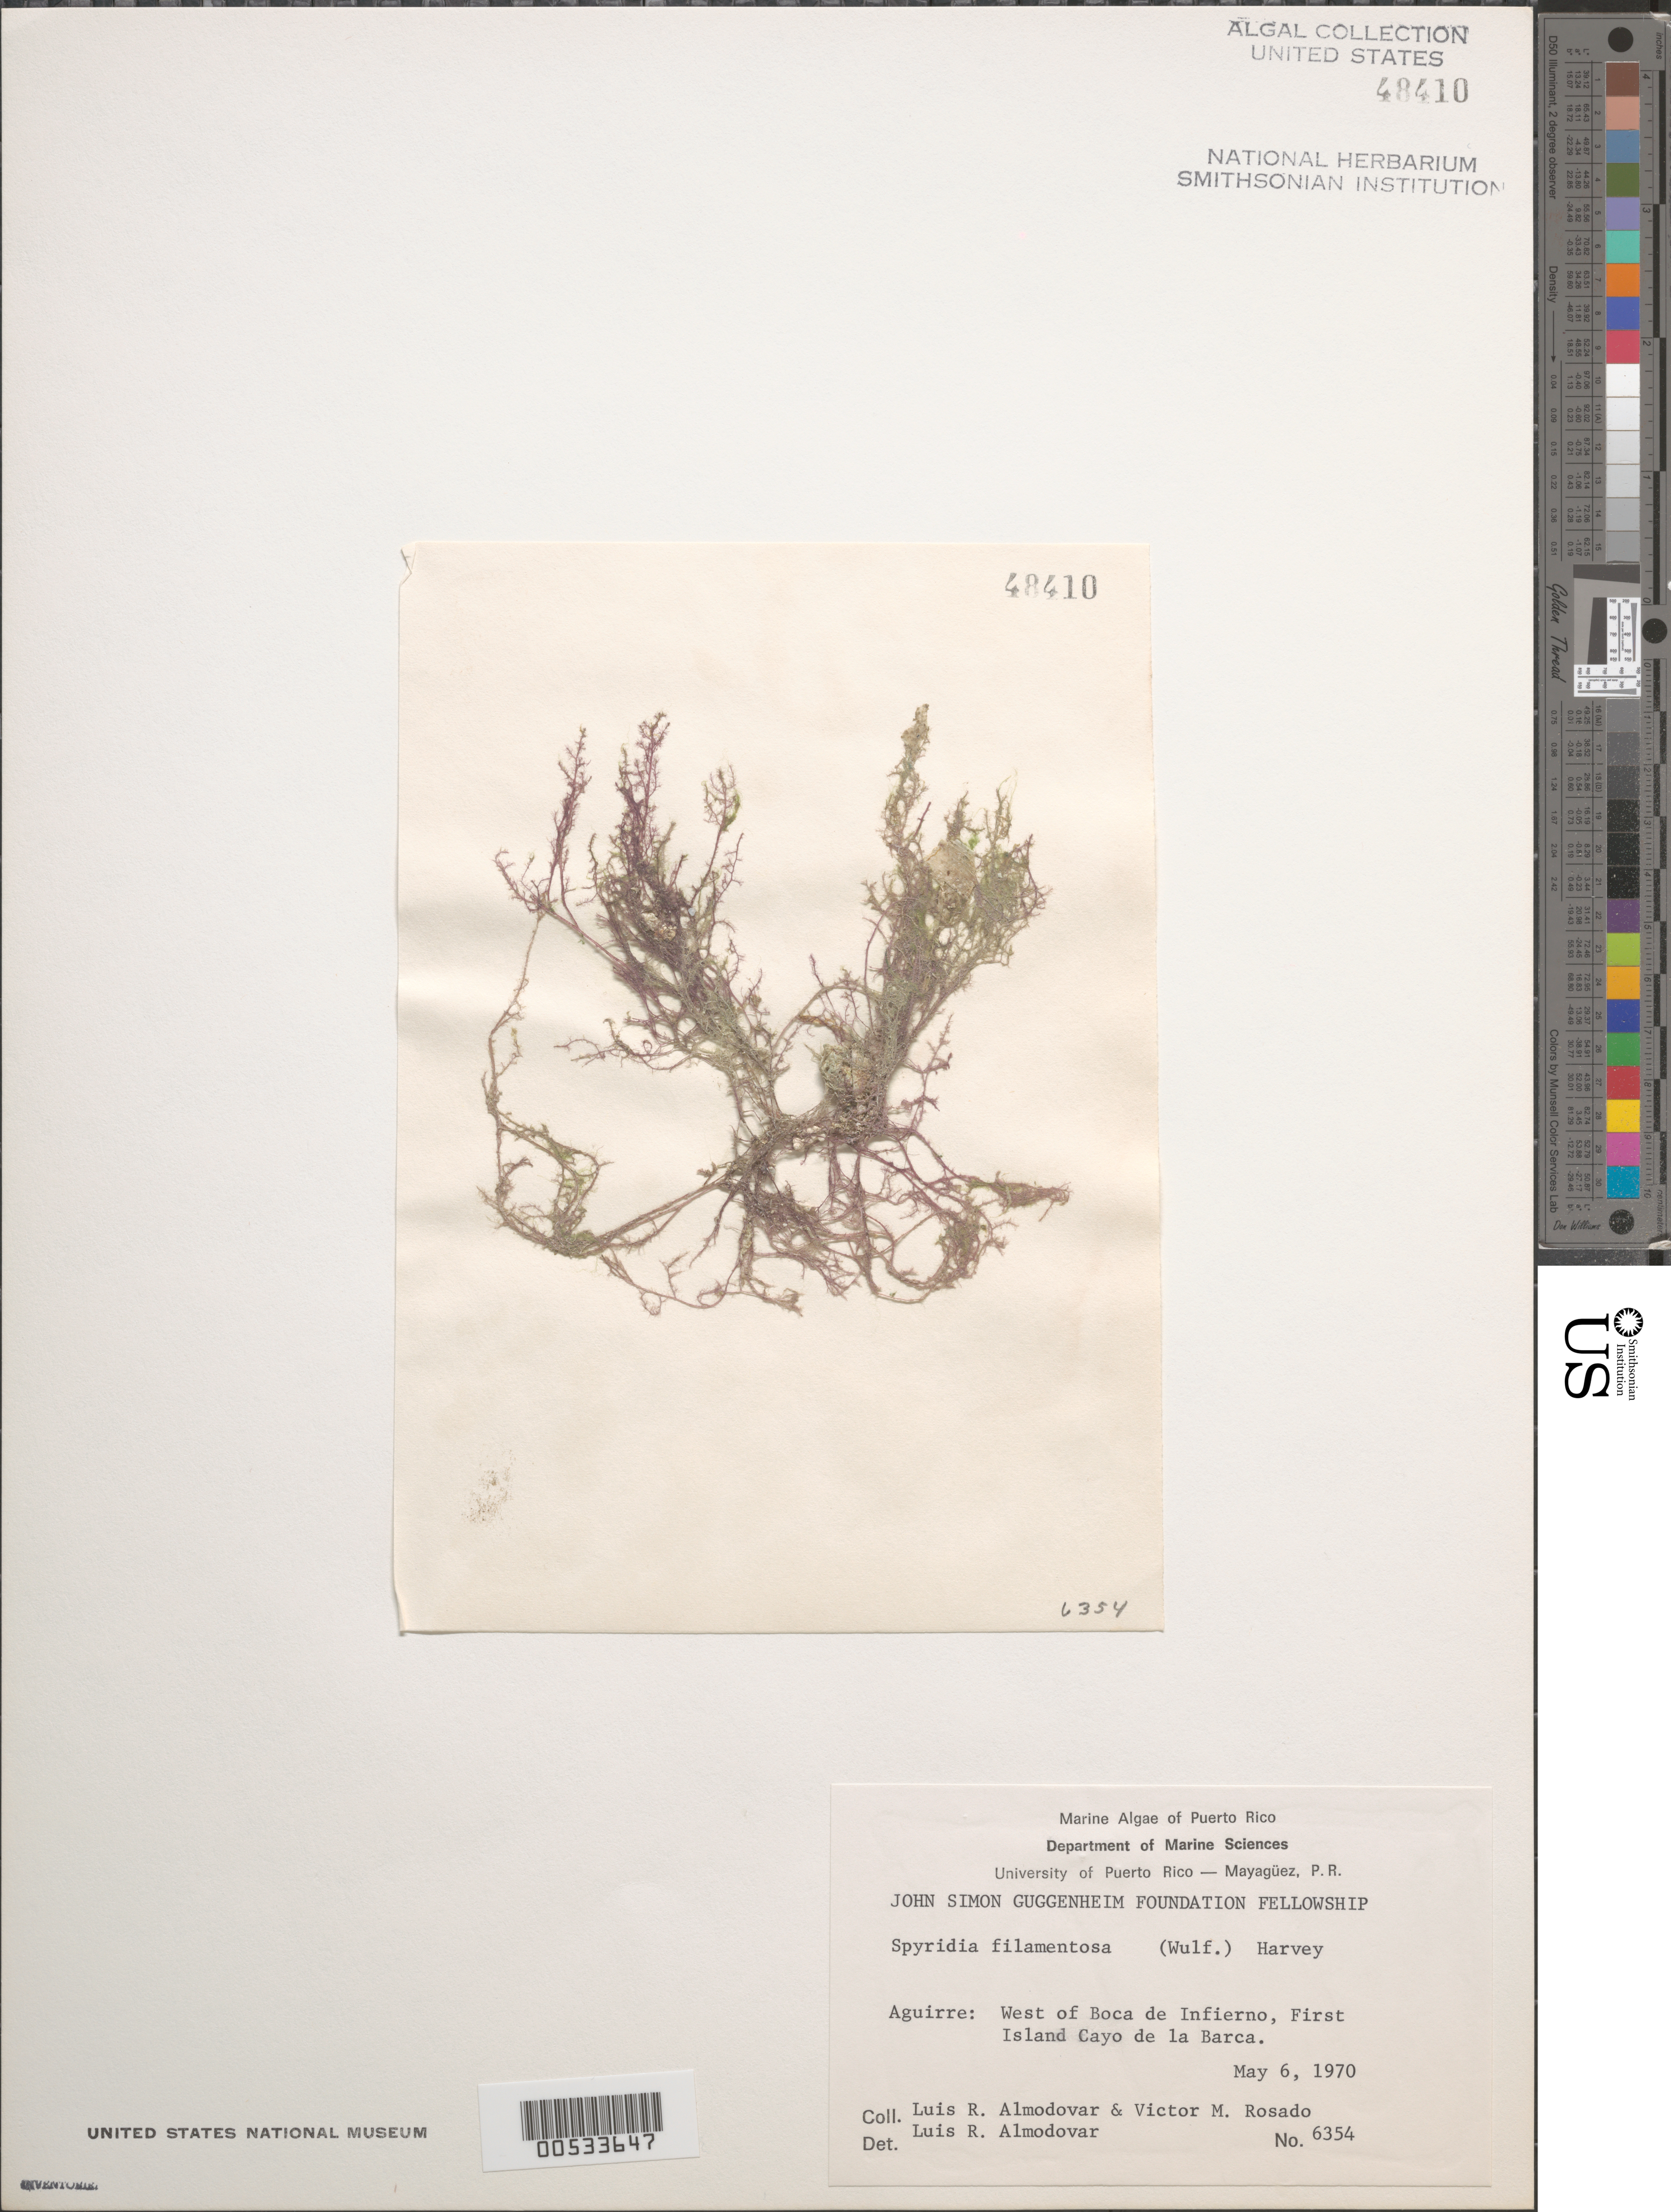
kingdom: Plantae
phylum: Rhodophyta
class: Florideophyceae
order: Ceramiales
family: Spyridiaceae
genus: Spyridia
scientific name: Spyridia filamentosa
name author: (Wulfen) Harv.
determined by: Almodovar, L. R.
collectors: L. Almodovar & V. Rosado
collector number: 6354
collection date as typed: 06 May 1970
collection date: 1970-05-06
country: Puerto Rico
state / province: Guayama / Salinas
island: Cayo de la Barca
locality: Aguirre, First island, west of Boca de Infierno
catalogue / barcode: US 48410